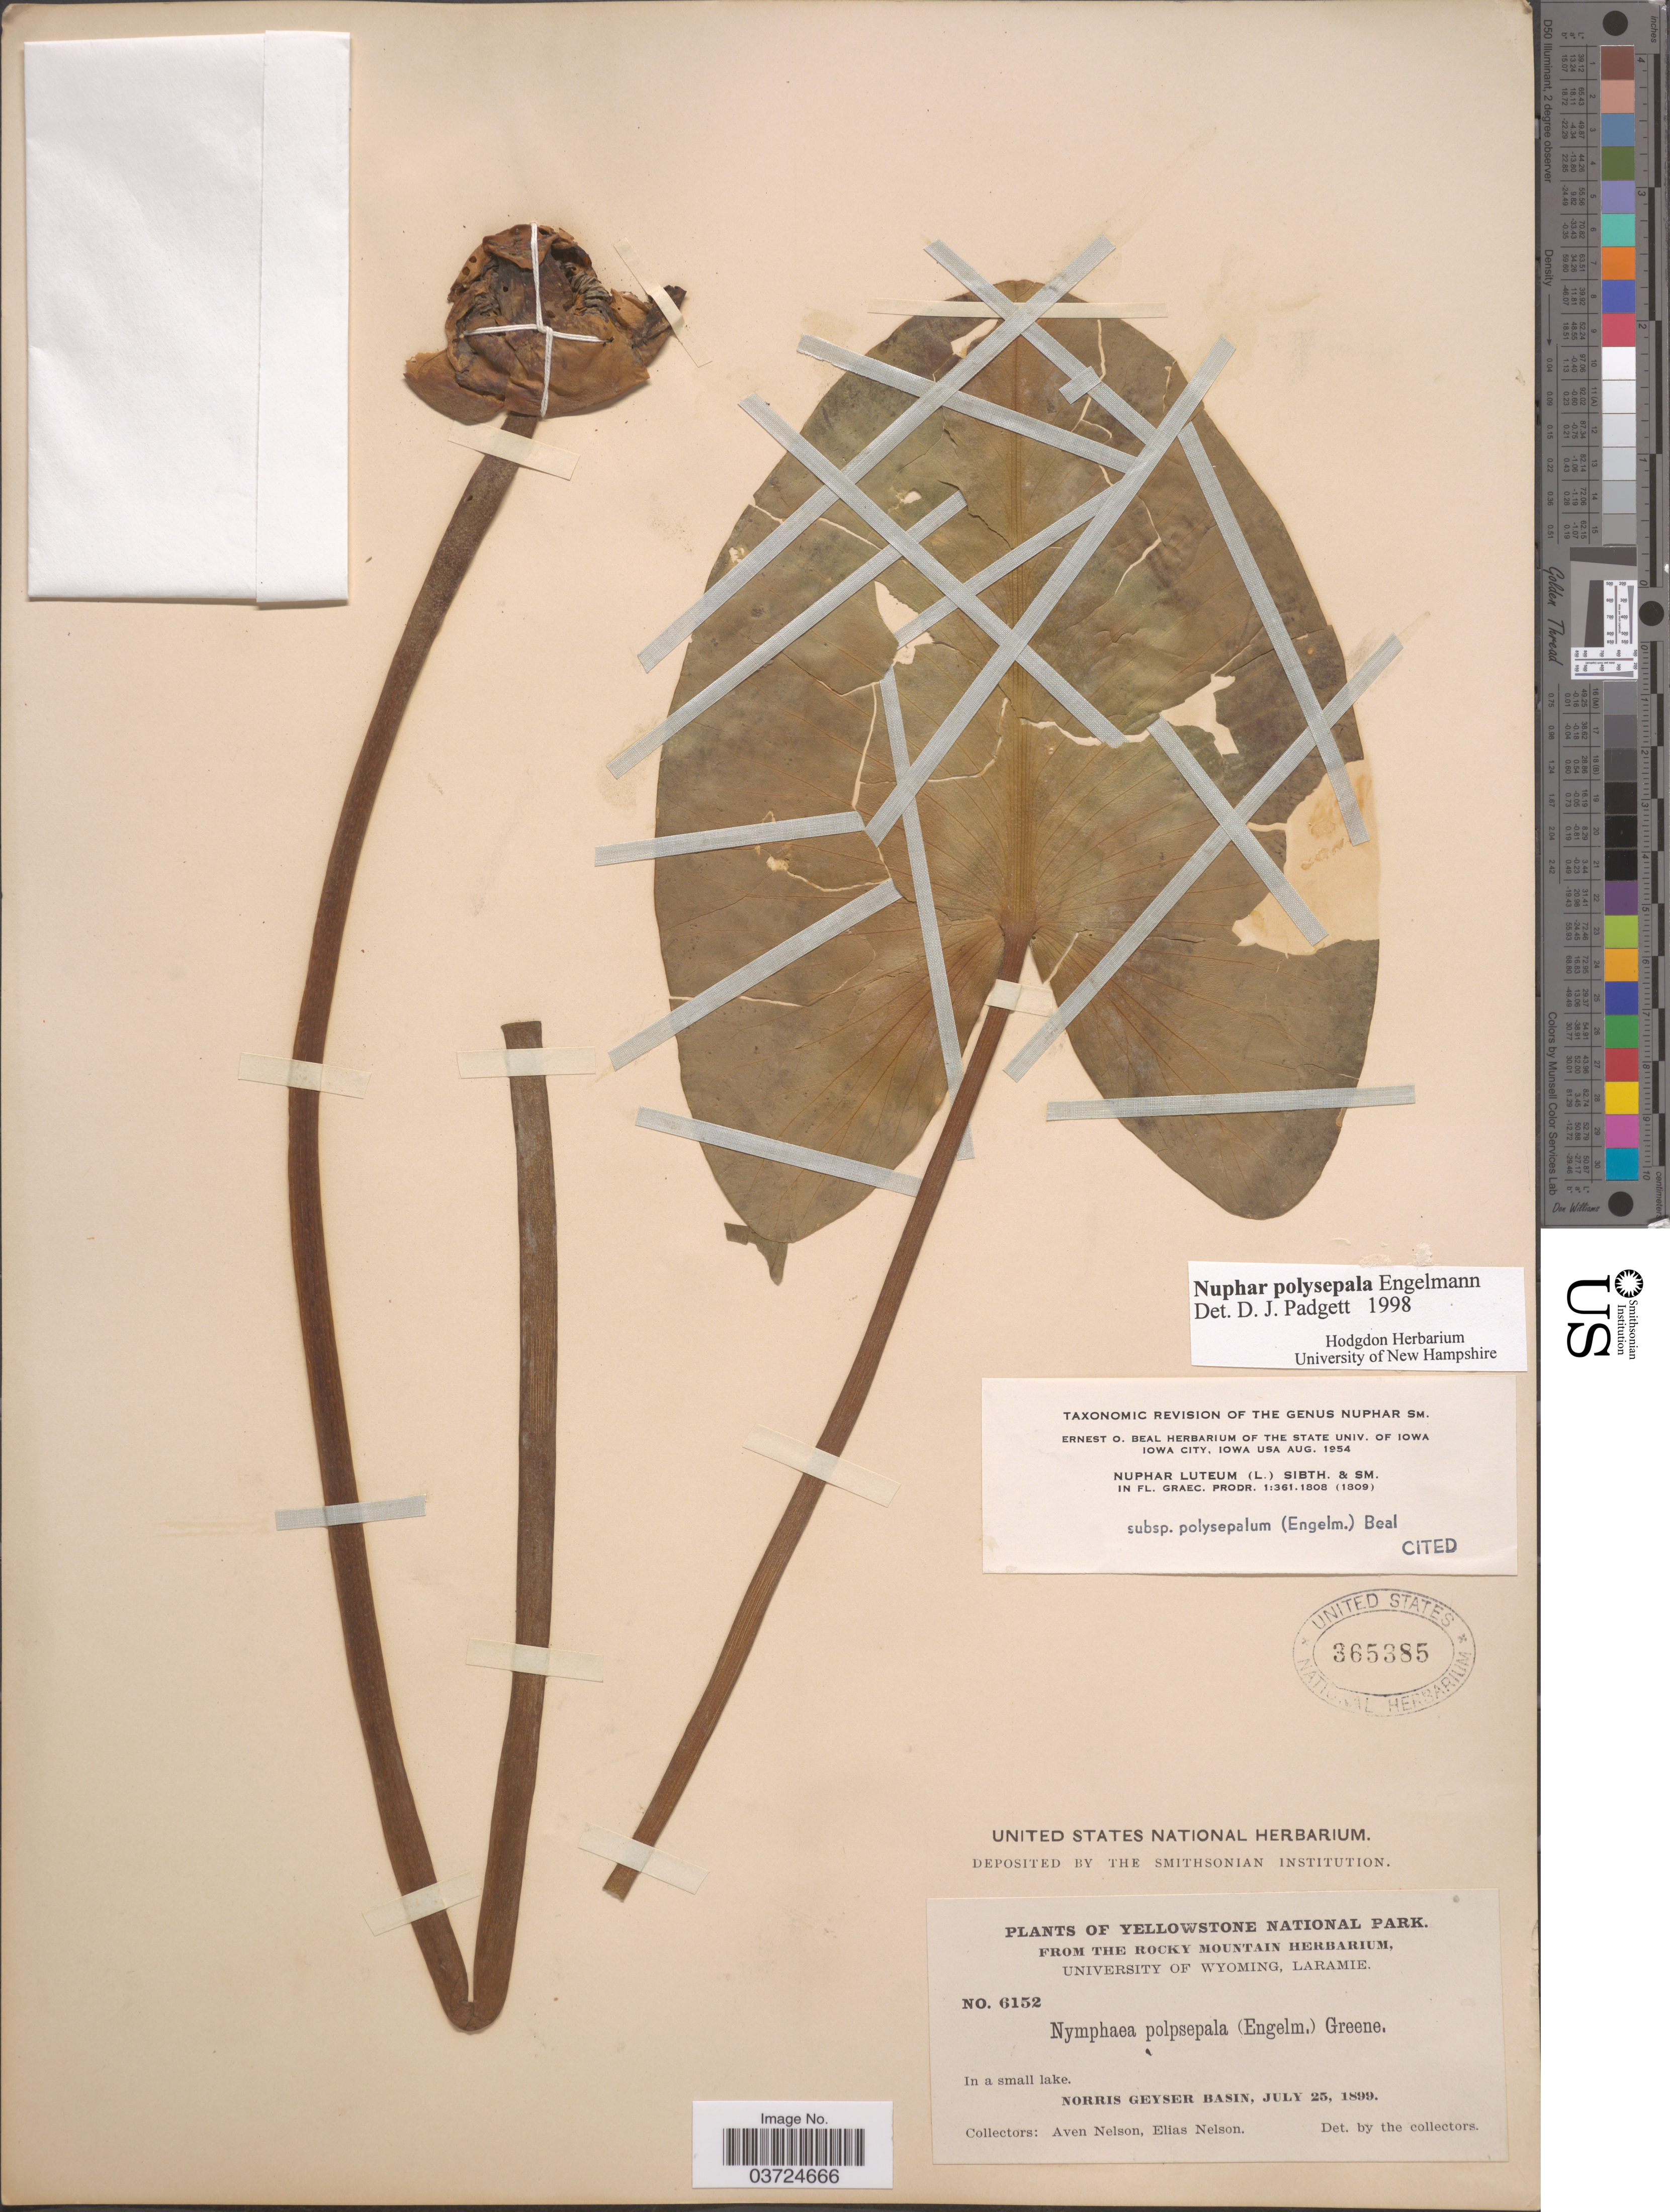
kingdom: Plantae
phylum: Tracheophyta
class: Magnoliopsida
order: Nymphaeales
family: Nymphaeaceae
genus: Nuphar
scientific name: Nuphar polysepala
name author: Englem.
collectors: A. Nelson & E. Nelson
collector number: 6152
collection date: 1899-07-25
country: United States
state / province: Wyoming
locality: Yellowstone National Park. In a small lake. Norris Geyser Basin.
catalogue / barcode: US 365385